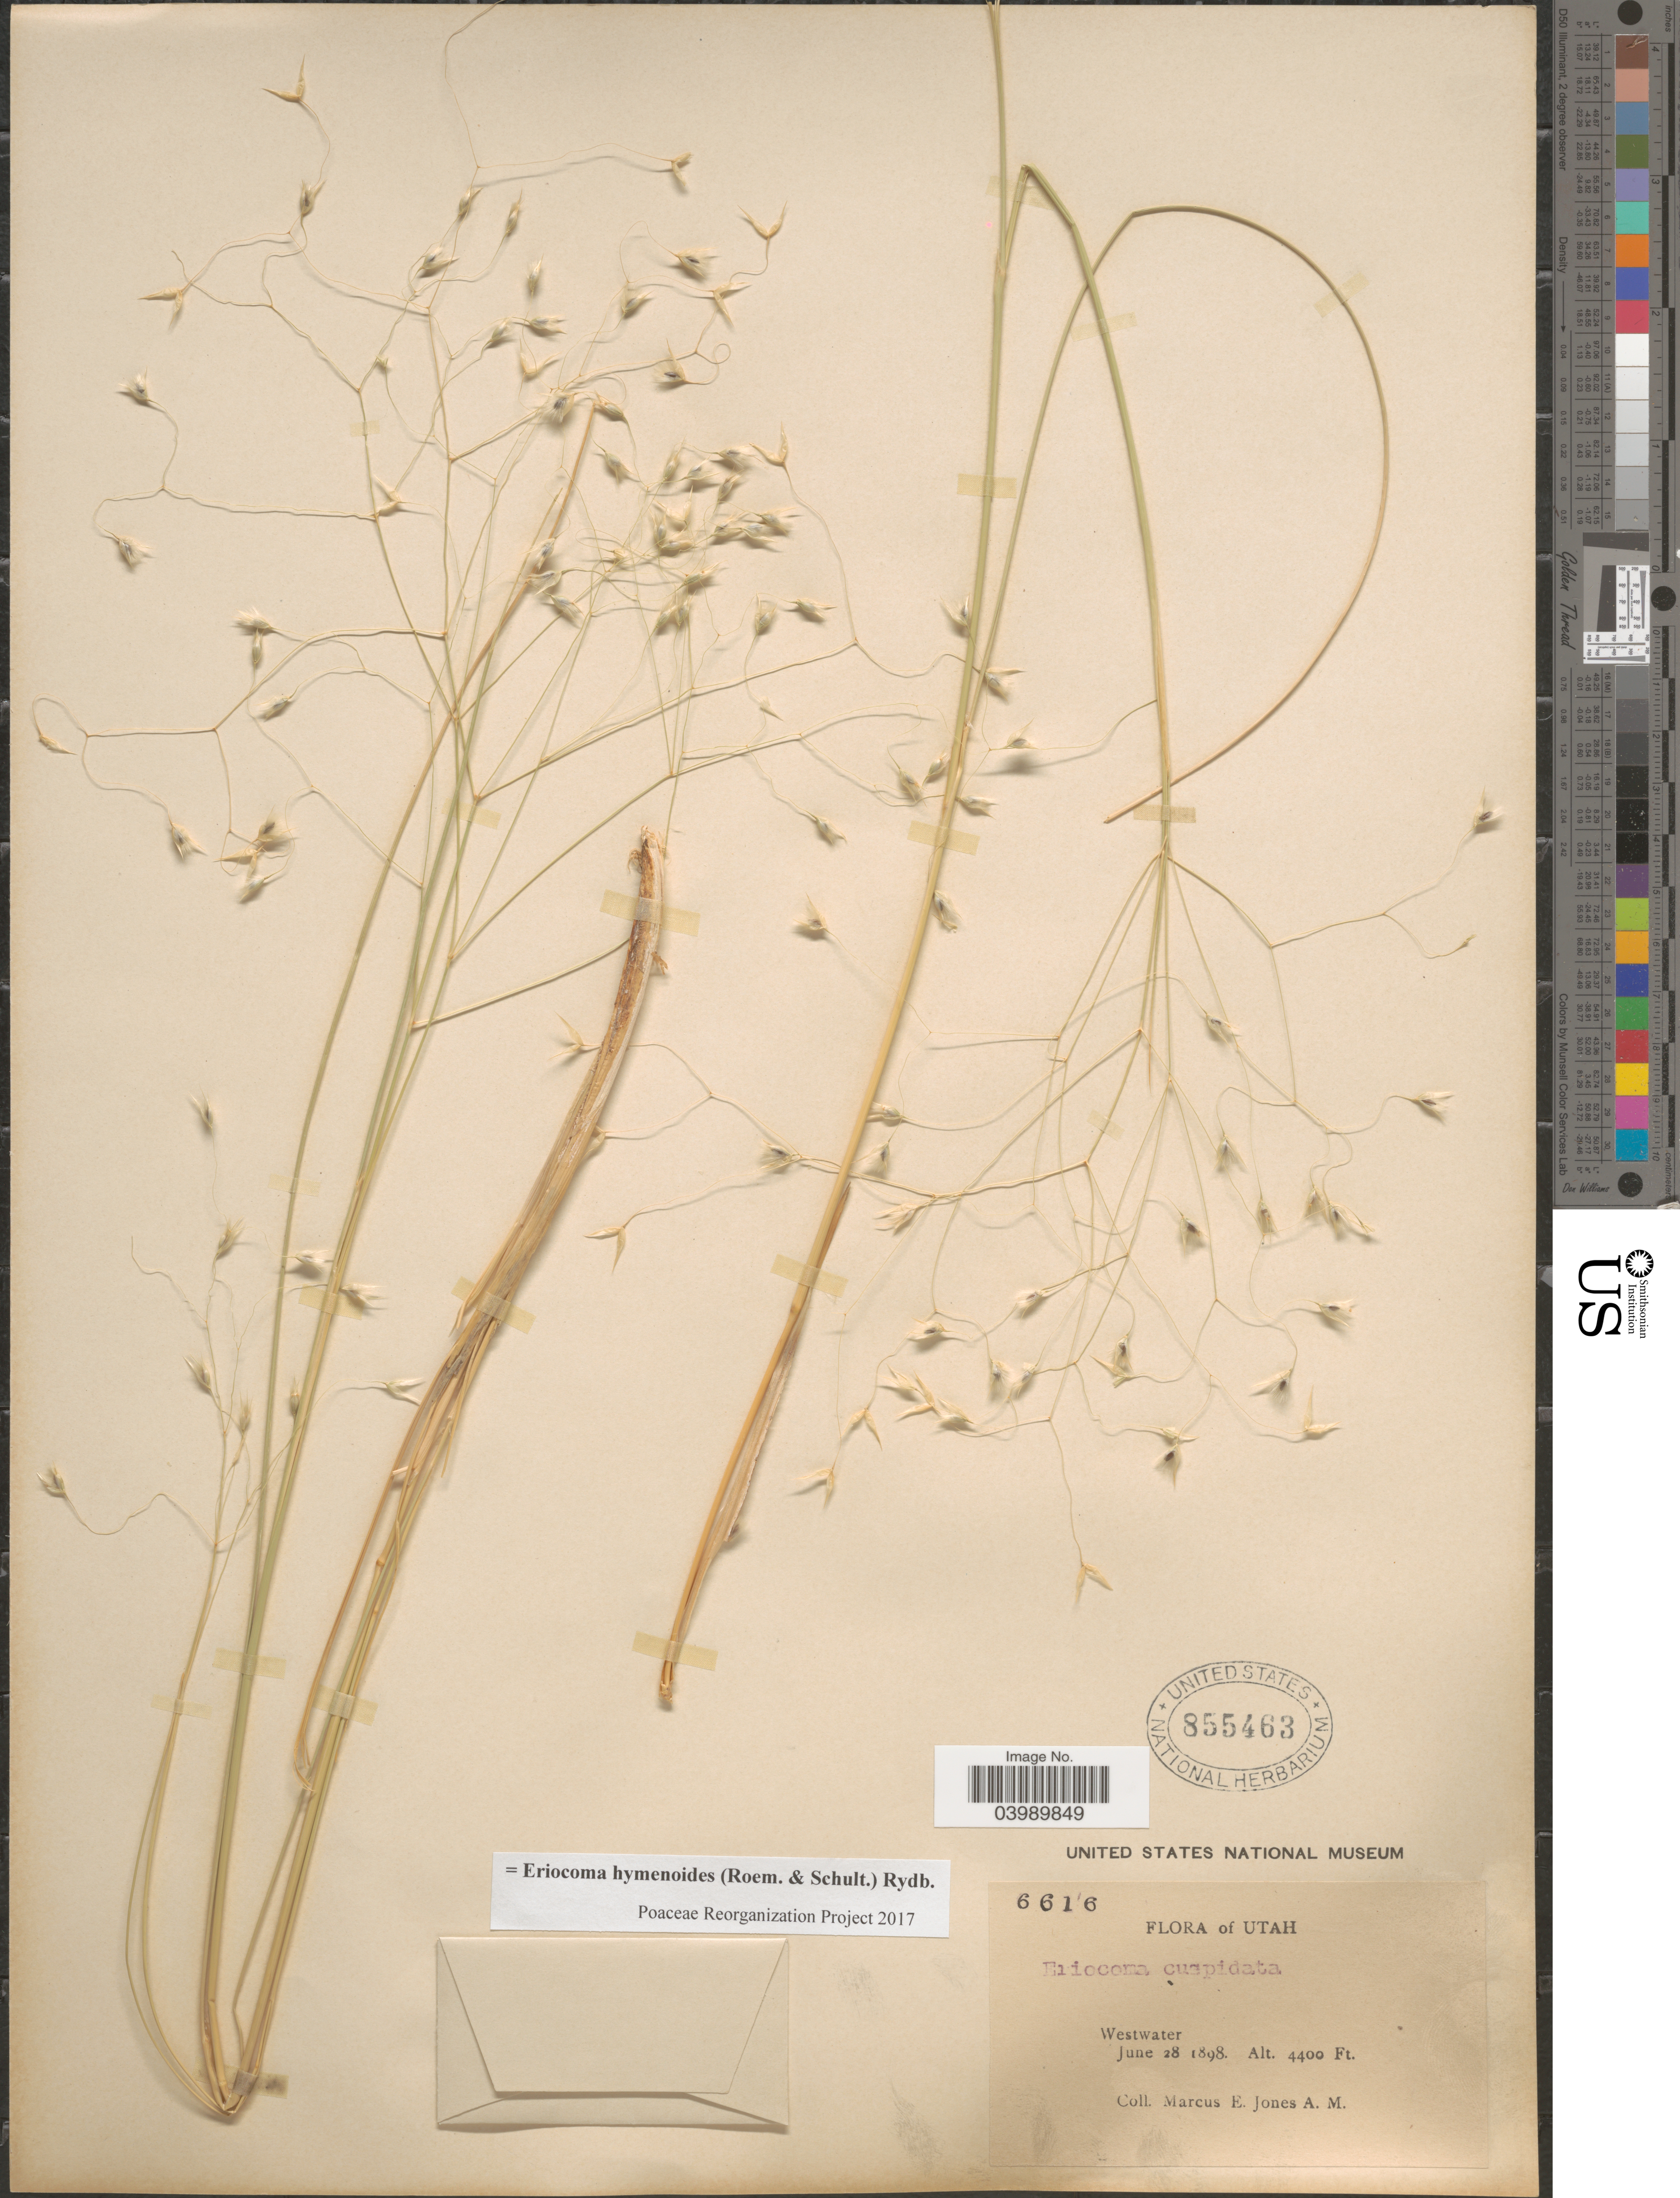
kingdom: Plantae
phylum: Tracheophyta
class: Liliopsida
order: Poales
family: Poaceae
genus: Eriocoma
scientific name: Eriocoma hymenoides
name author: (Roem. & Schult.) Rydb.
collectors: M. E. Jones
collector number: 6616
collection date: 1898-06-28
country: United States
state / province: Utah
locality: Westwater.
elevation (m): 1341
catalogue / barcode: US 855463